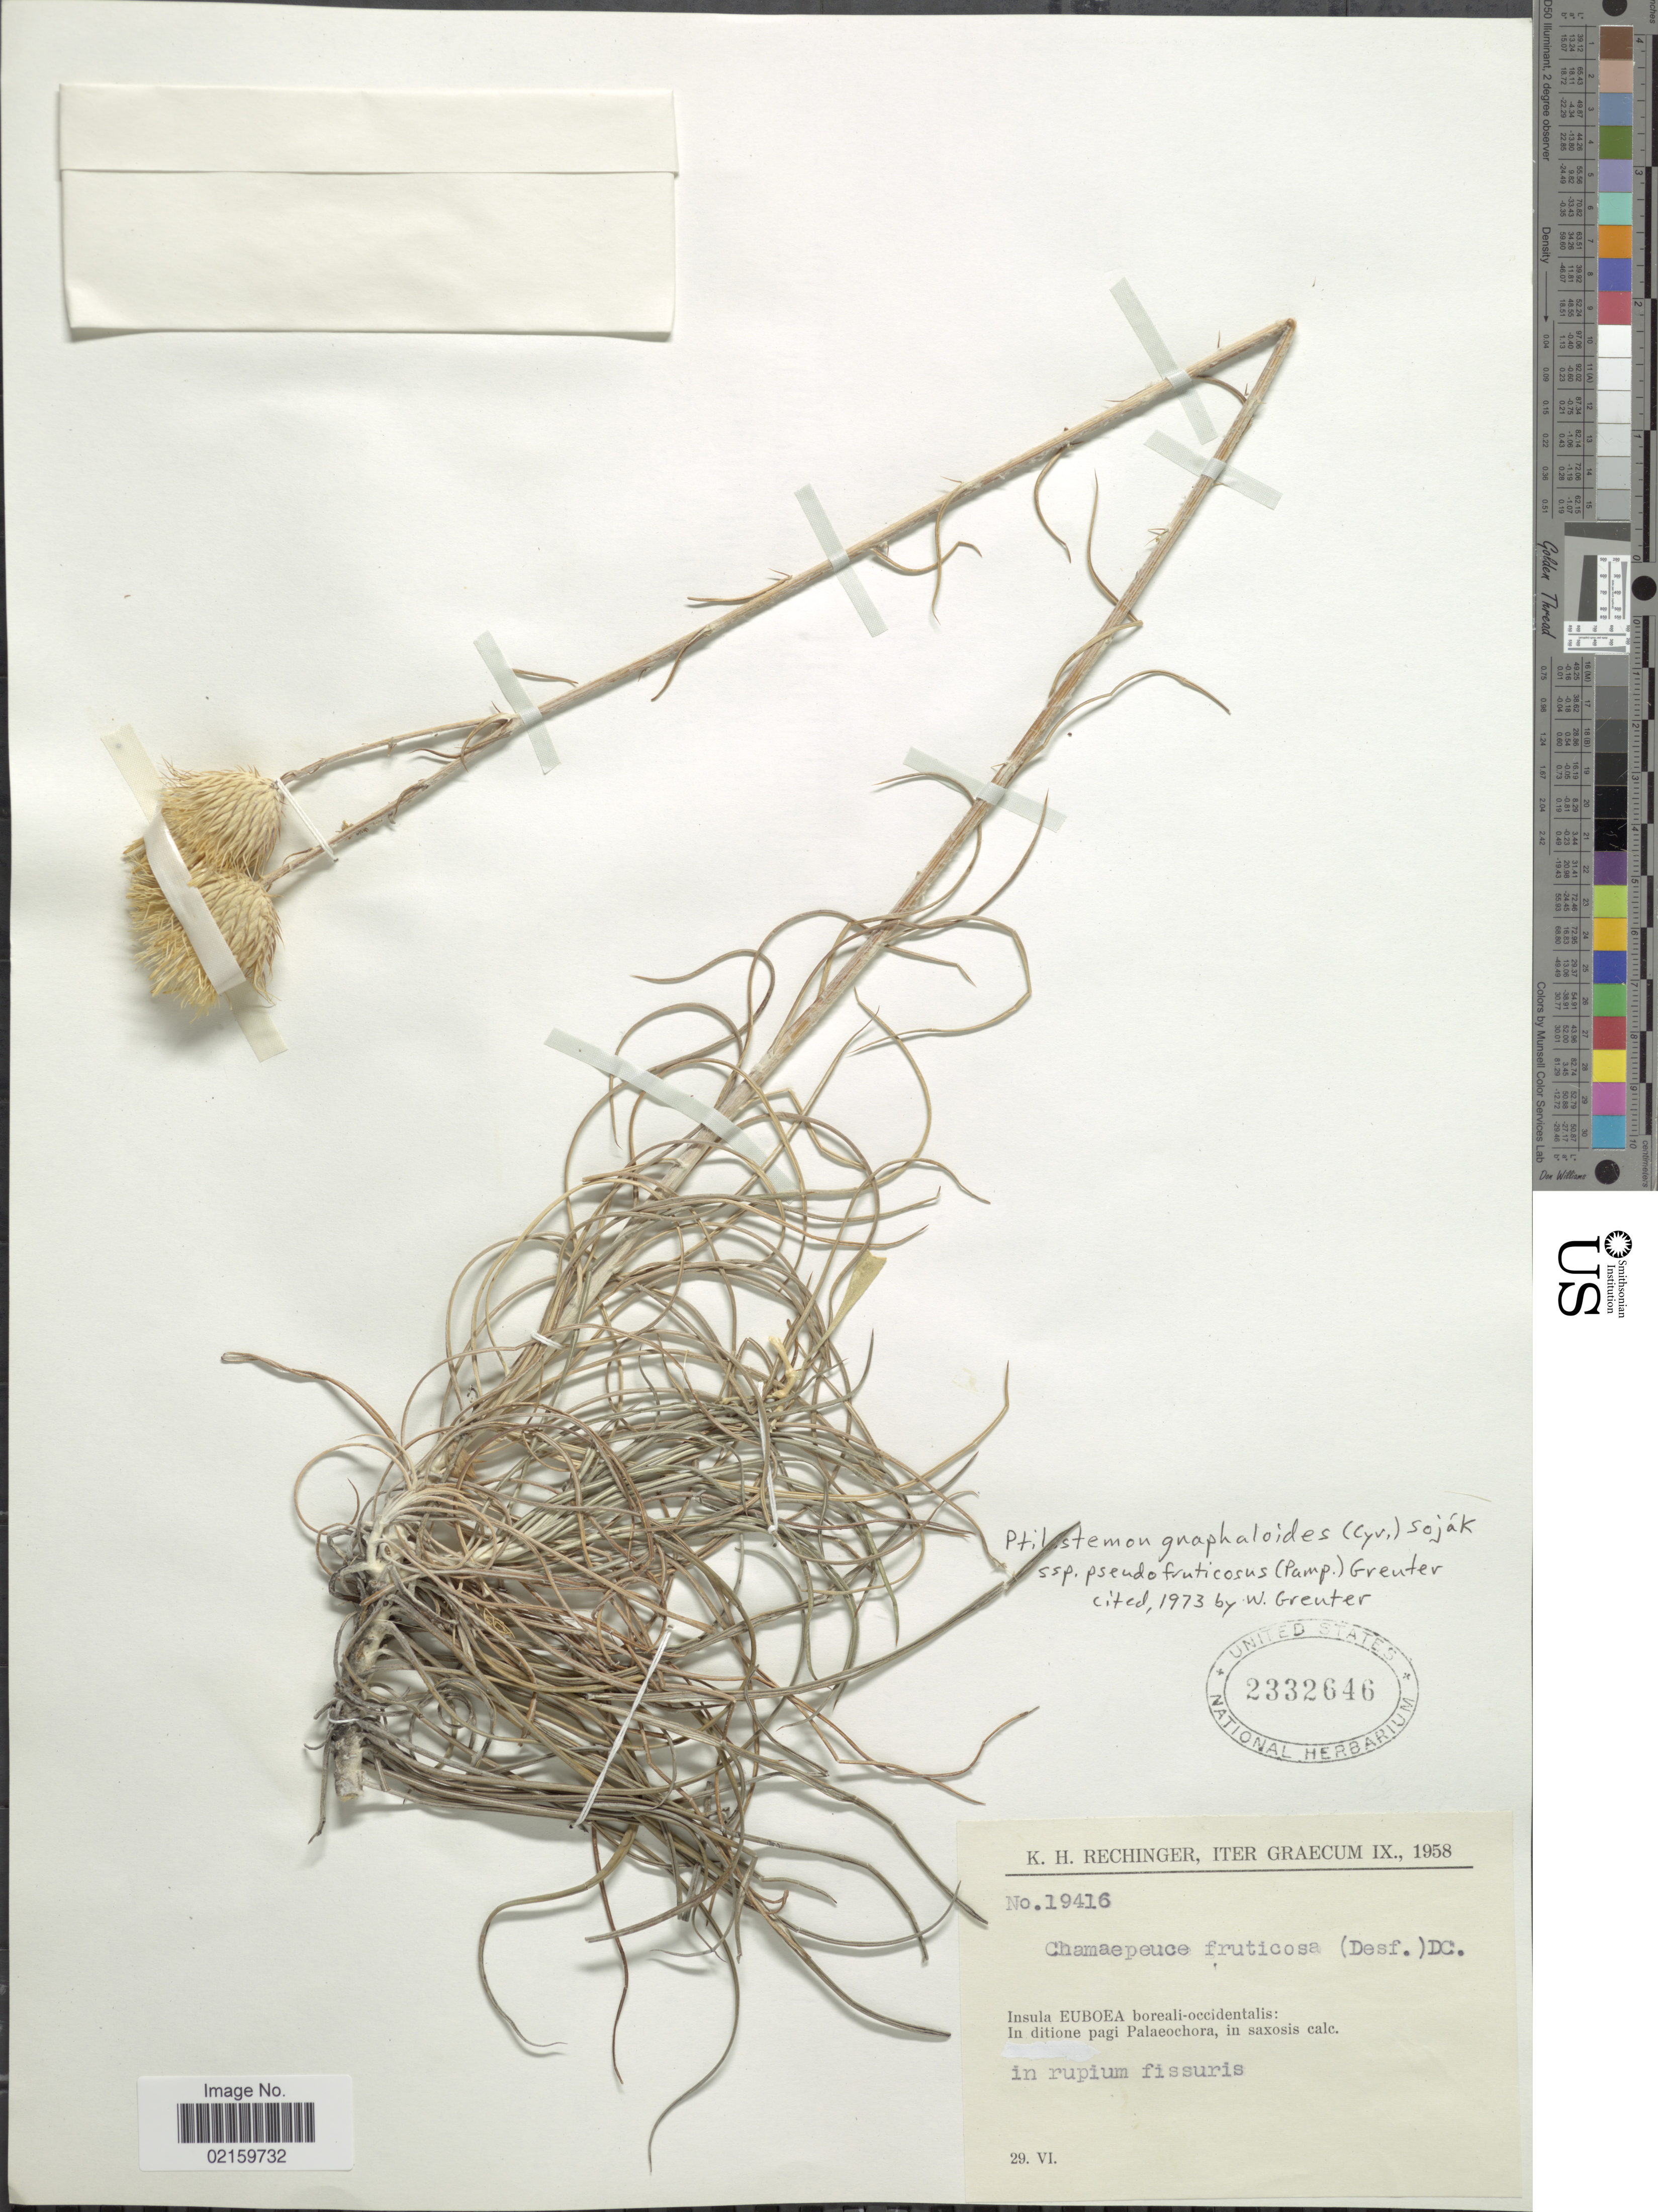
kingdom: Plantae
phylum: Tracheophyta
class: Magnoliopsida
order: Asterales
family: Asteraceae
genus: Ptilostemon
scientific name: Ptilostemon gnaphaloides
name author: (Cirillo) Soják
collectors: K. H. Rechinger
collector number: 19416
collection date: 1958-06-29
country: Greece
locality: Insula Euboea boreali-occidentalis: In ditione pagi Palaechora, in saxosis calc.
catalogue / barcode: US 2332646